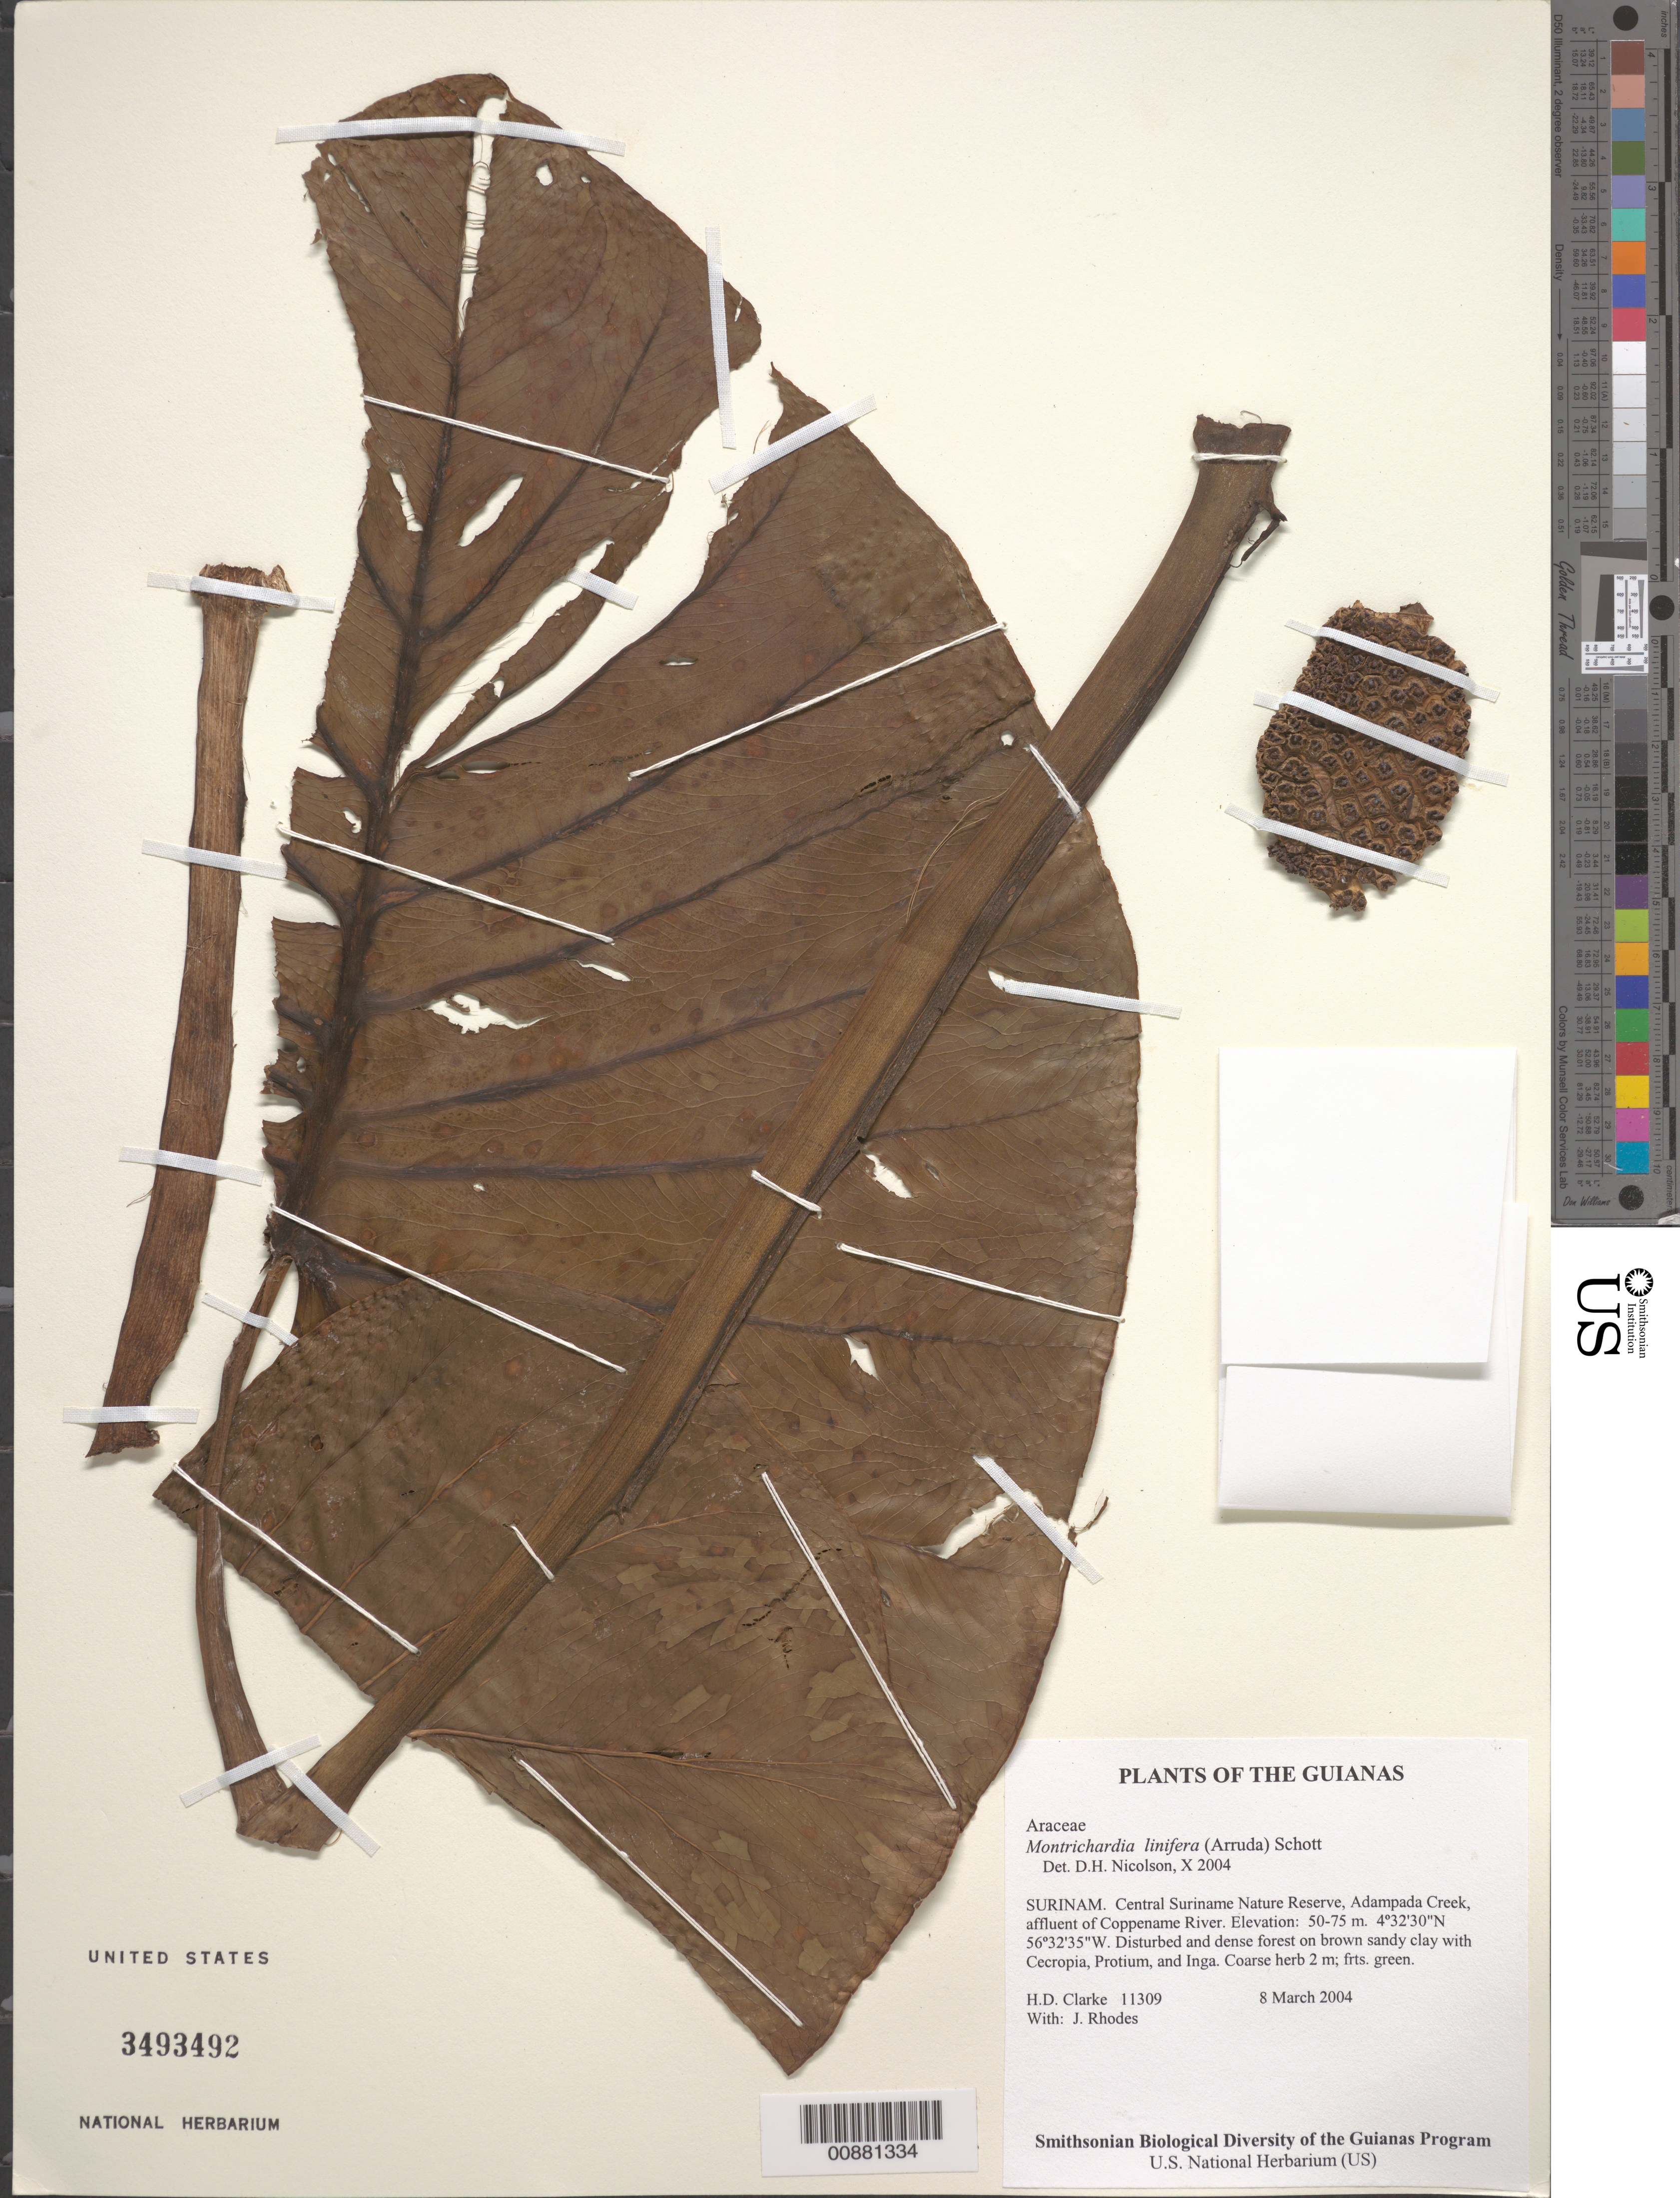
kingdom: Plantae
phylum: Tracheophyta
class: Liliopsida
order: Alismatales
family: Araceae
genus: Montrichardia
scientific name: Montrichardia linifera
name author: (Arruda) Schott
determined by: Nicolson, Dan H.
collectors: H. D. Clarke & J. Rhodes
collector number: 11309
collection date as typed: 8 March 2004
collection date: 2004-03-08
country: Suriname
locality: Central Suriname Nature Reserve, Adampada Creek, affluent of Coppename River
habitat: Disturbed and dense forest on brown sandy clay with Cecropia, Protium, and Inga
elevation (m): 50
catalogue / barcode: US 3493492